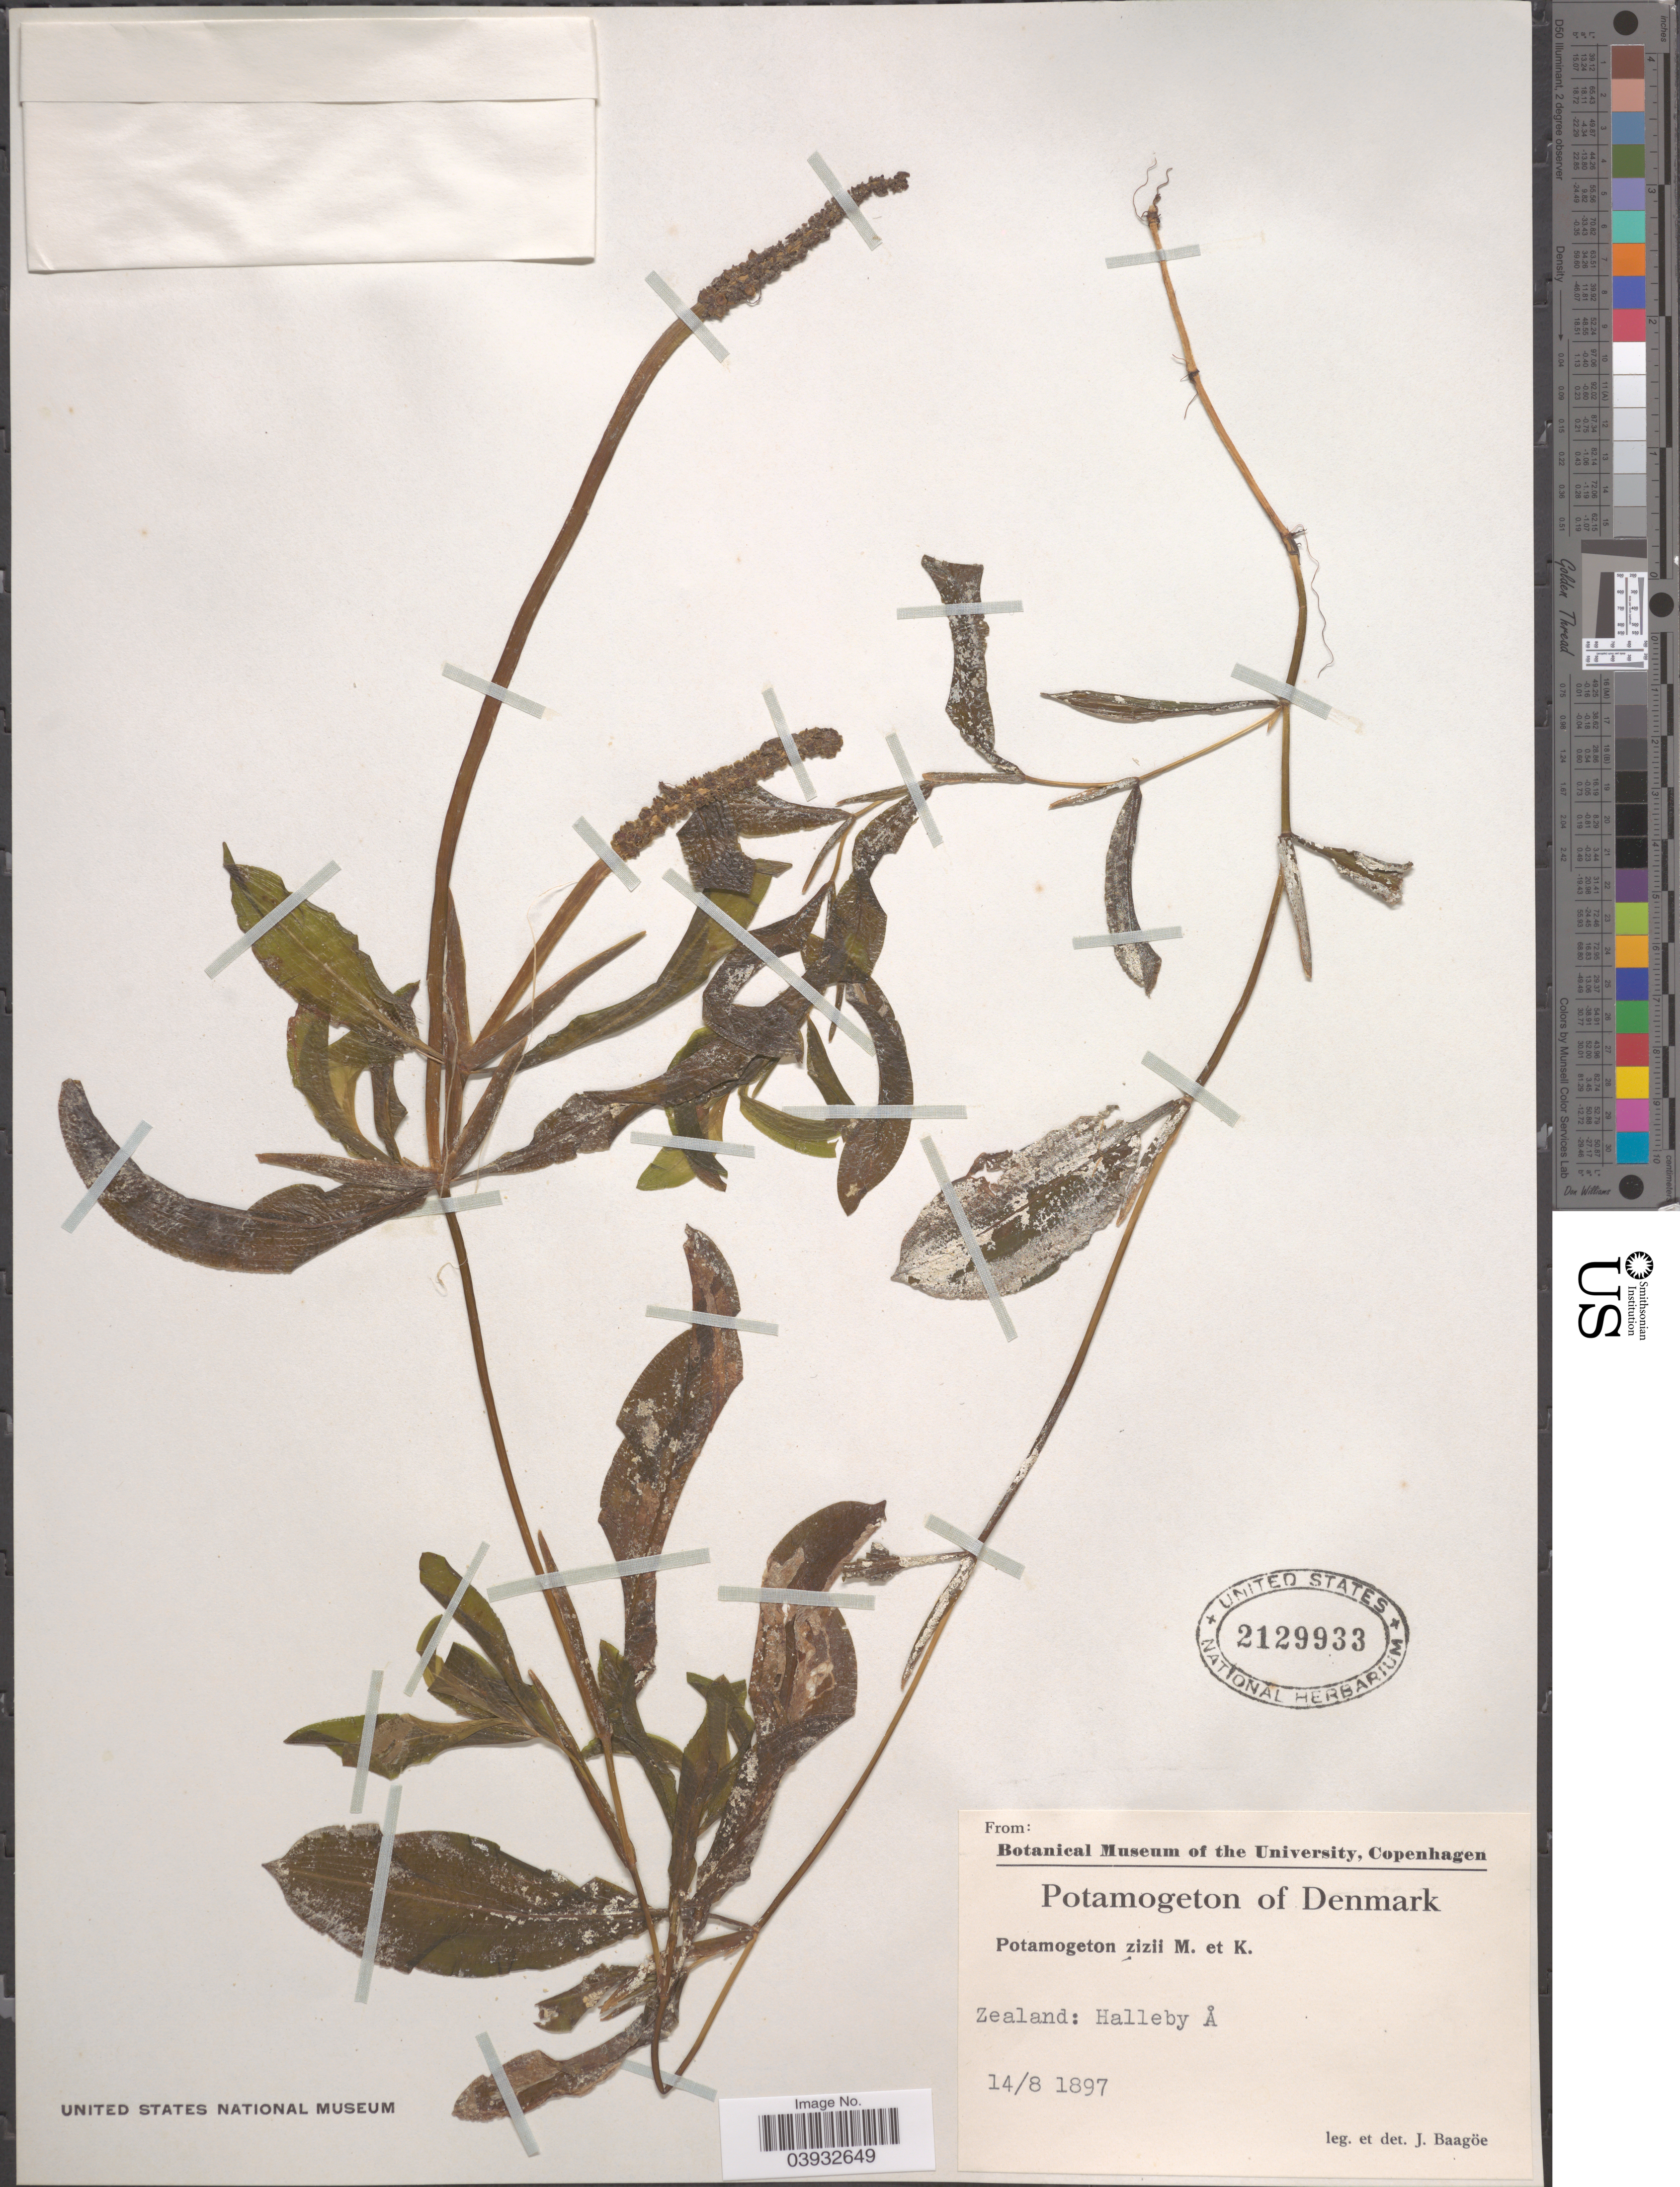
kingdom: Plantae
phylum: Tracheophyta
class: Liliopsida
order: Alismatales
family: Potamogetonaceae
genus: Potamogeton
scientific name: Potamogeton zizii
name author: Mert. & W.D.J. Koch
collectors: J. Baagoe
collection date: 1897-08-14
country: Denmark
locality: Zealand: Halleby Å.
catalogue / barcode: US 2129933